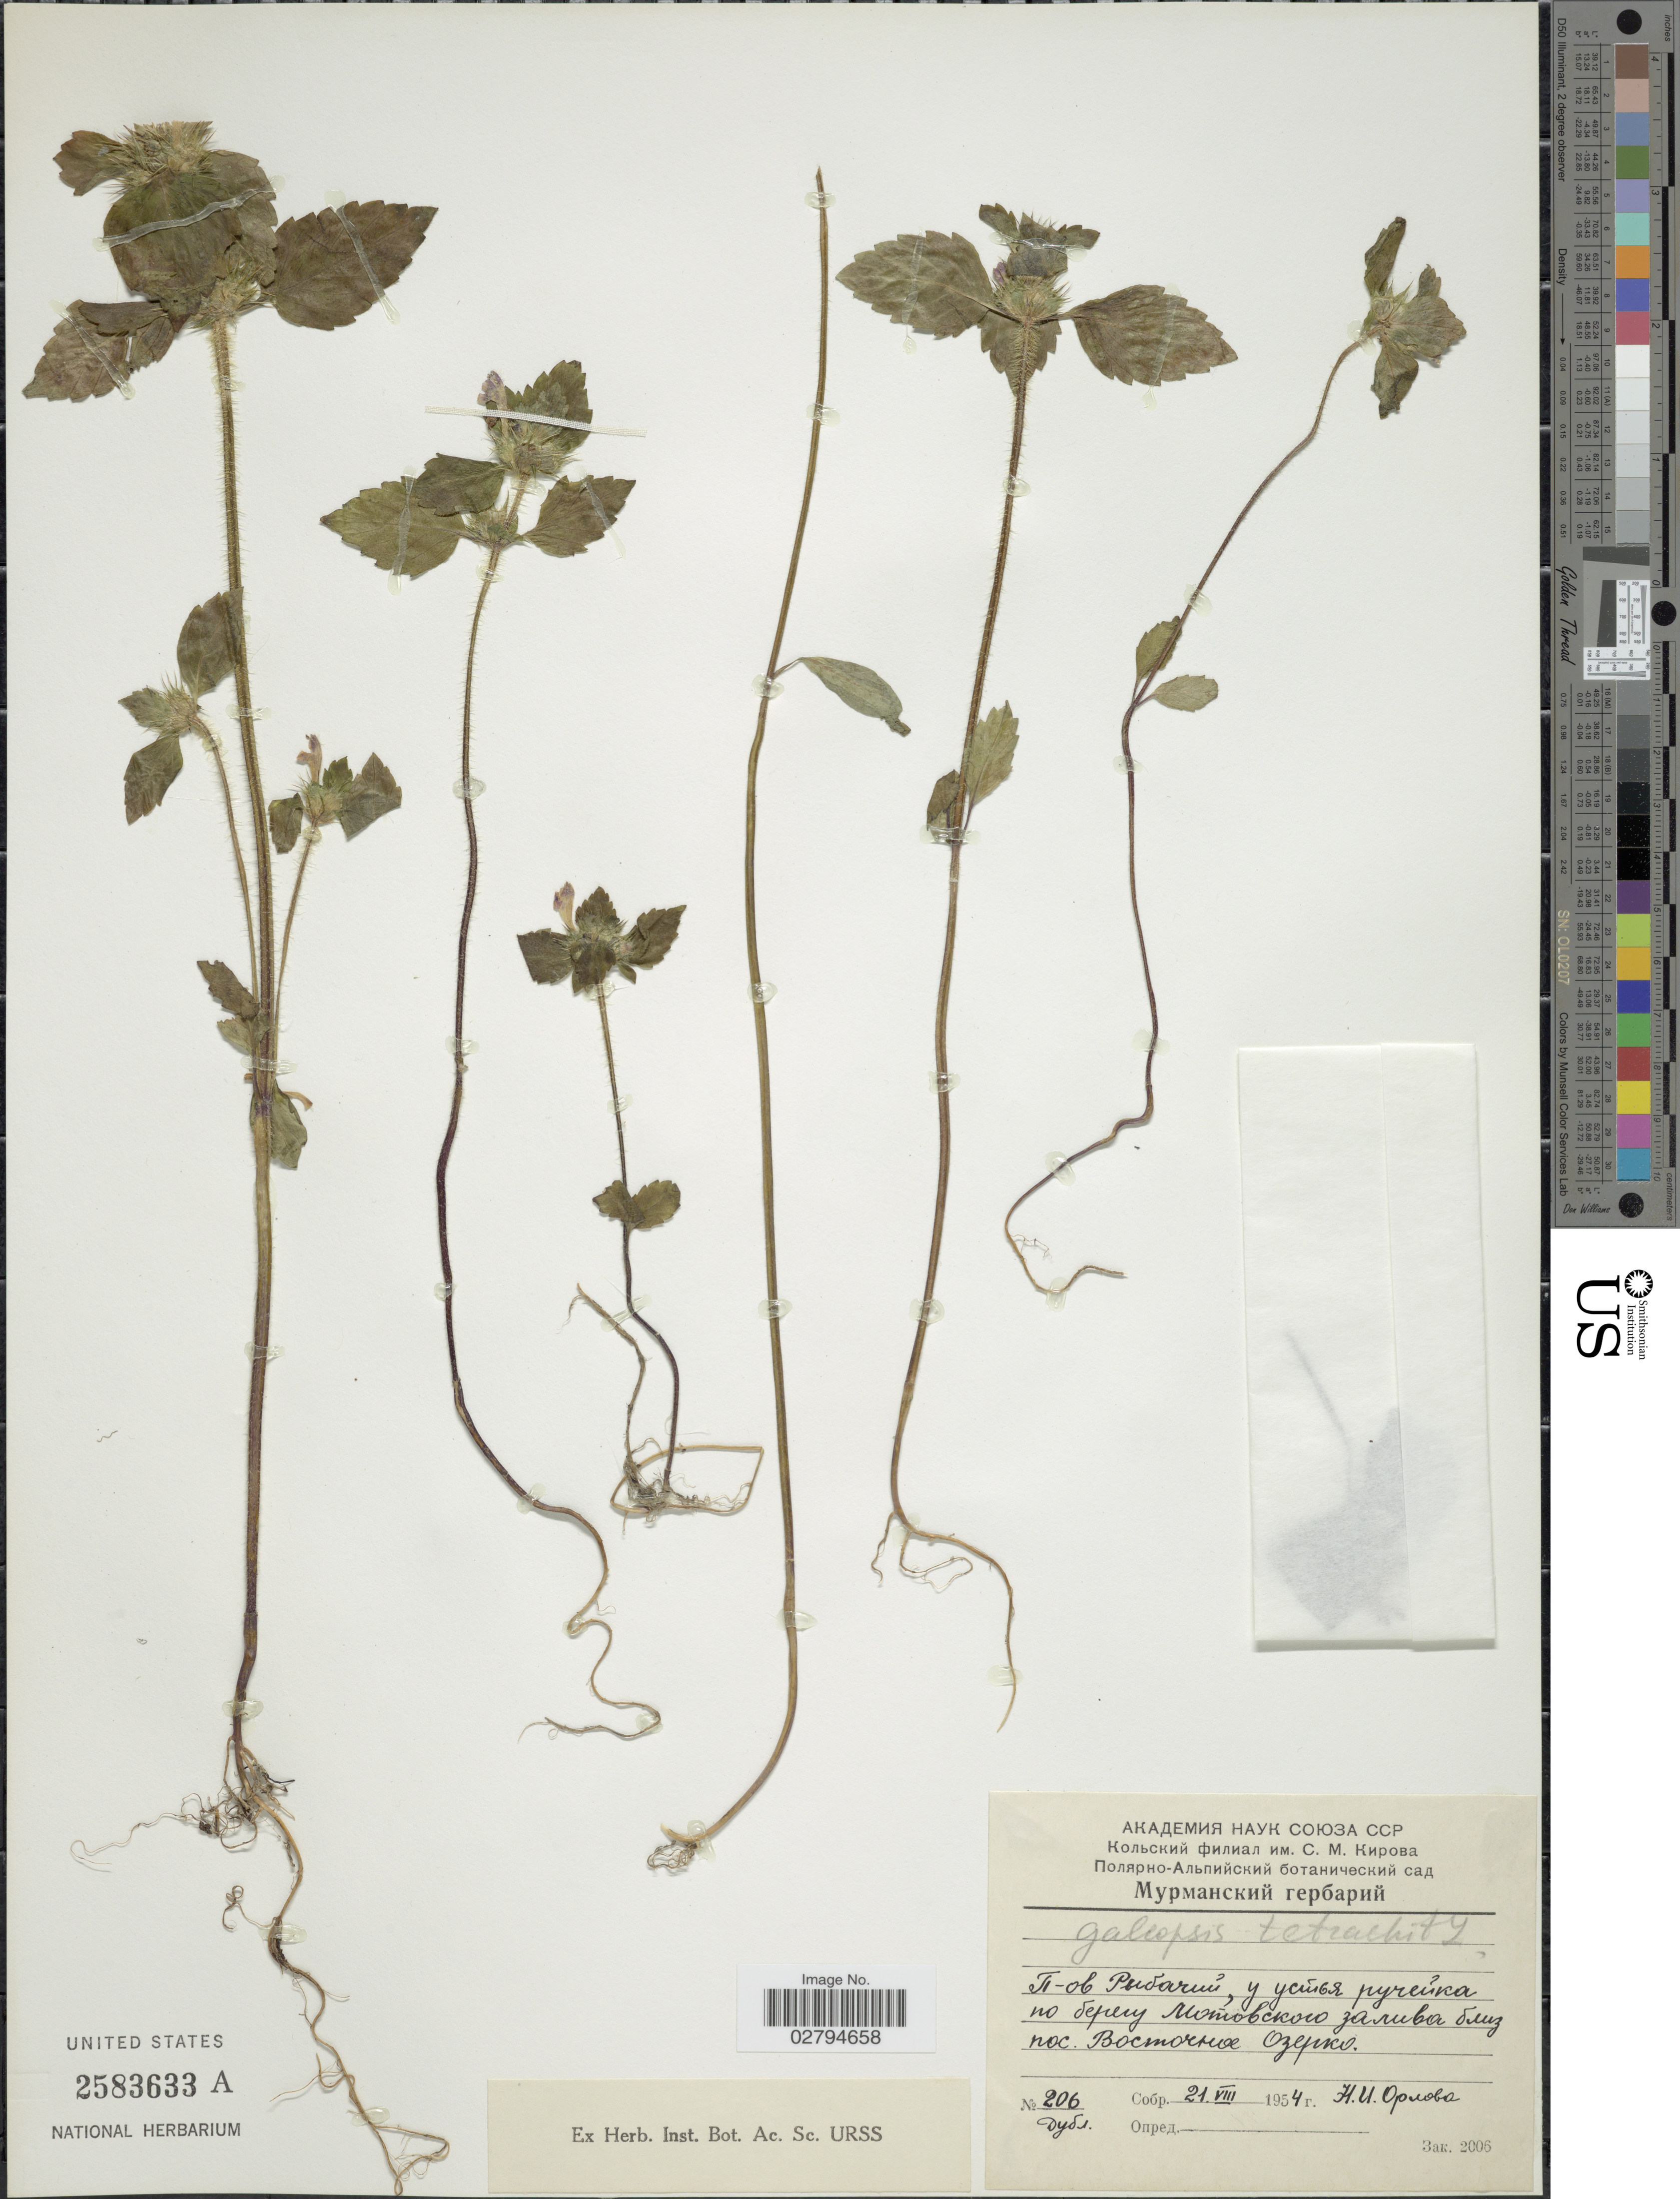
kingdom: Plantae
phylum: Tracheophyta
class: Magnoliopsida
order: Lamiales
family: Lamiaceae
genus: Galeopsis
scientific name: Galeopsis tetrahit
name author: L.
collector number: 206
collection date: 1954-08-21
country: U.S.S.R.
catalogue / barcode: US 2583633A